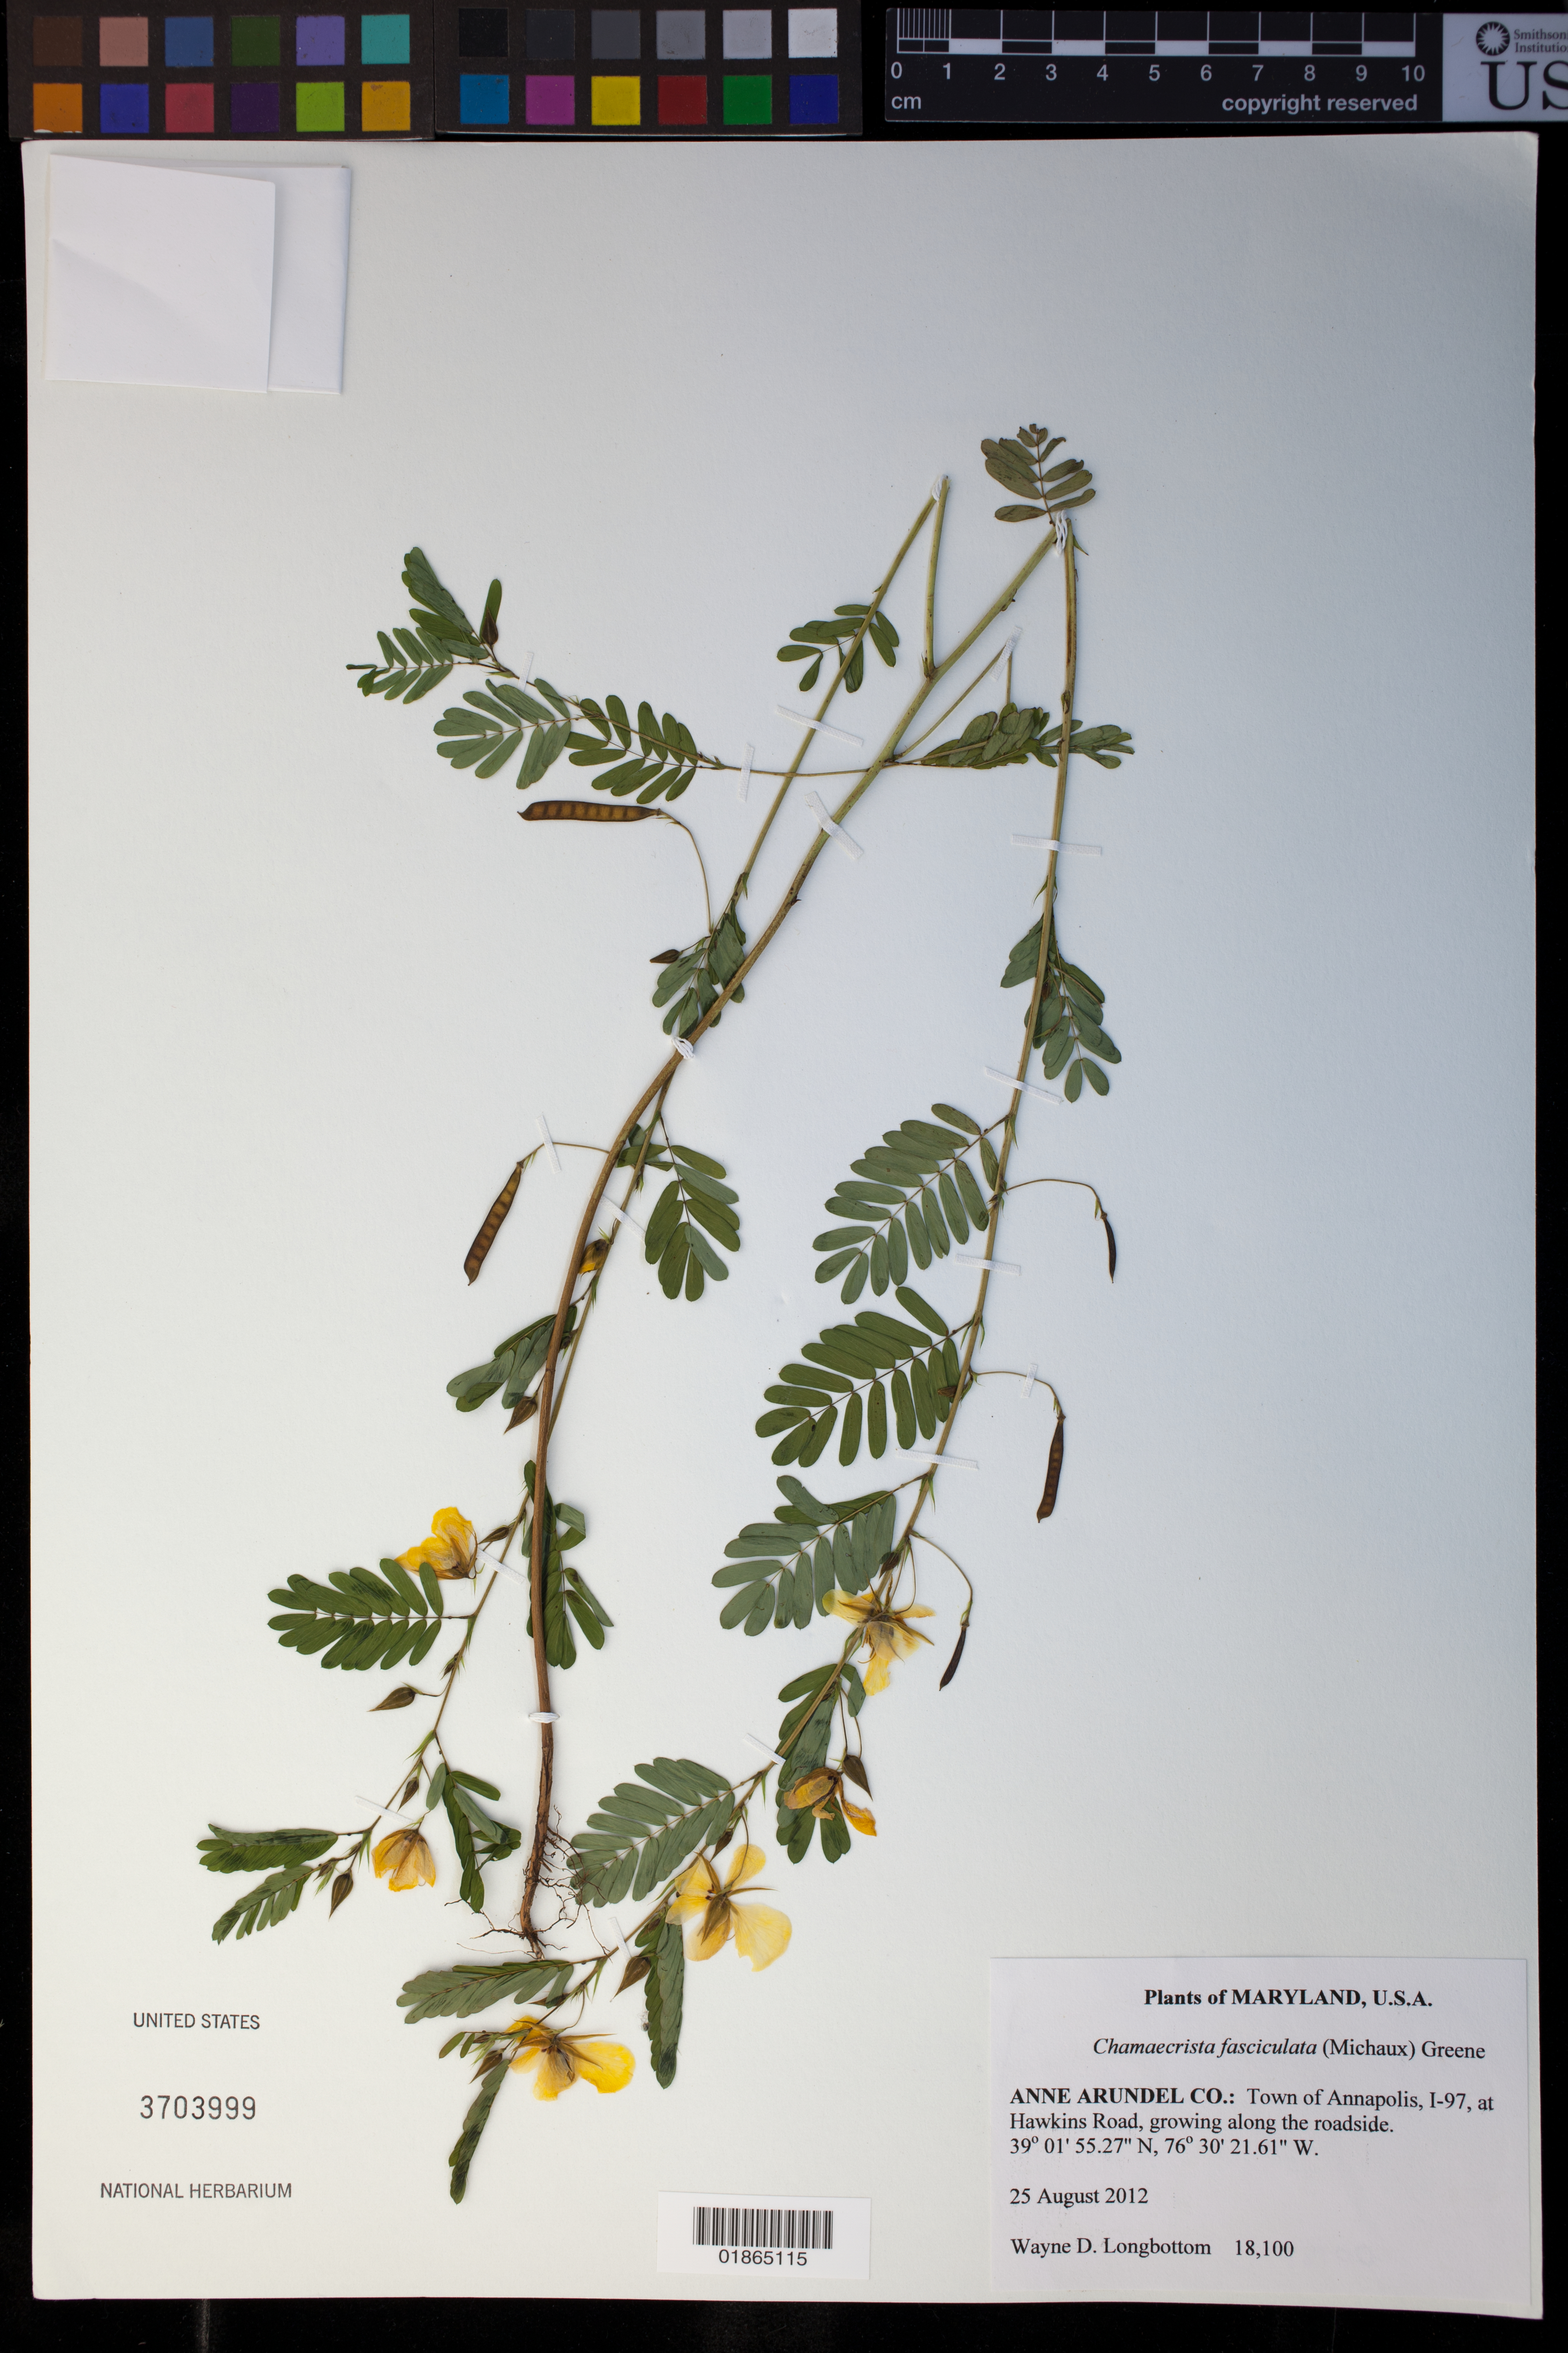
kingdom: Plantae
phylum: Tracheophyta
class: Magnoliopsida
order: Fabales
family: Fabaceae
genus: Chamaecrista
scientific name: Chamaecrista fasciculata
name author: (Michx.) Greene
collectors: W. D. Longbottom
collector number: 18100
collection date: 2012-08-25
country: United States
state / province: Maryland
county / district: Anne Arundel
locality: Town of Annapolis, I-97, at Hawkins Road, growing along the roadside.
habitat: Growing along the roadside.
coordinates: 39 01 55.27 N, 76 30 21.61 W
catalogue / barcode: US 3703999